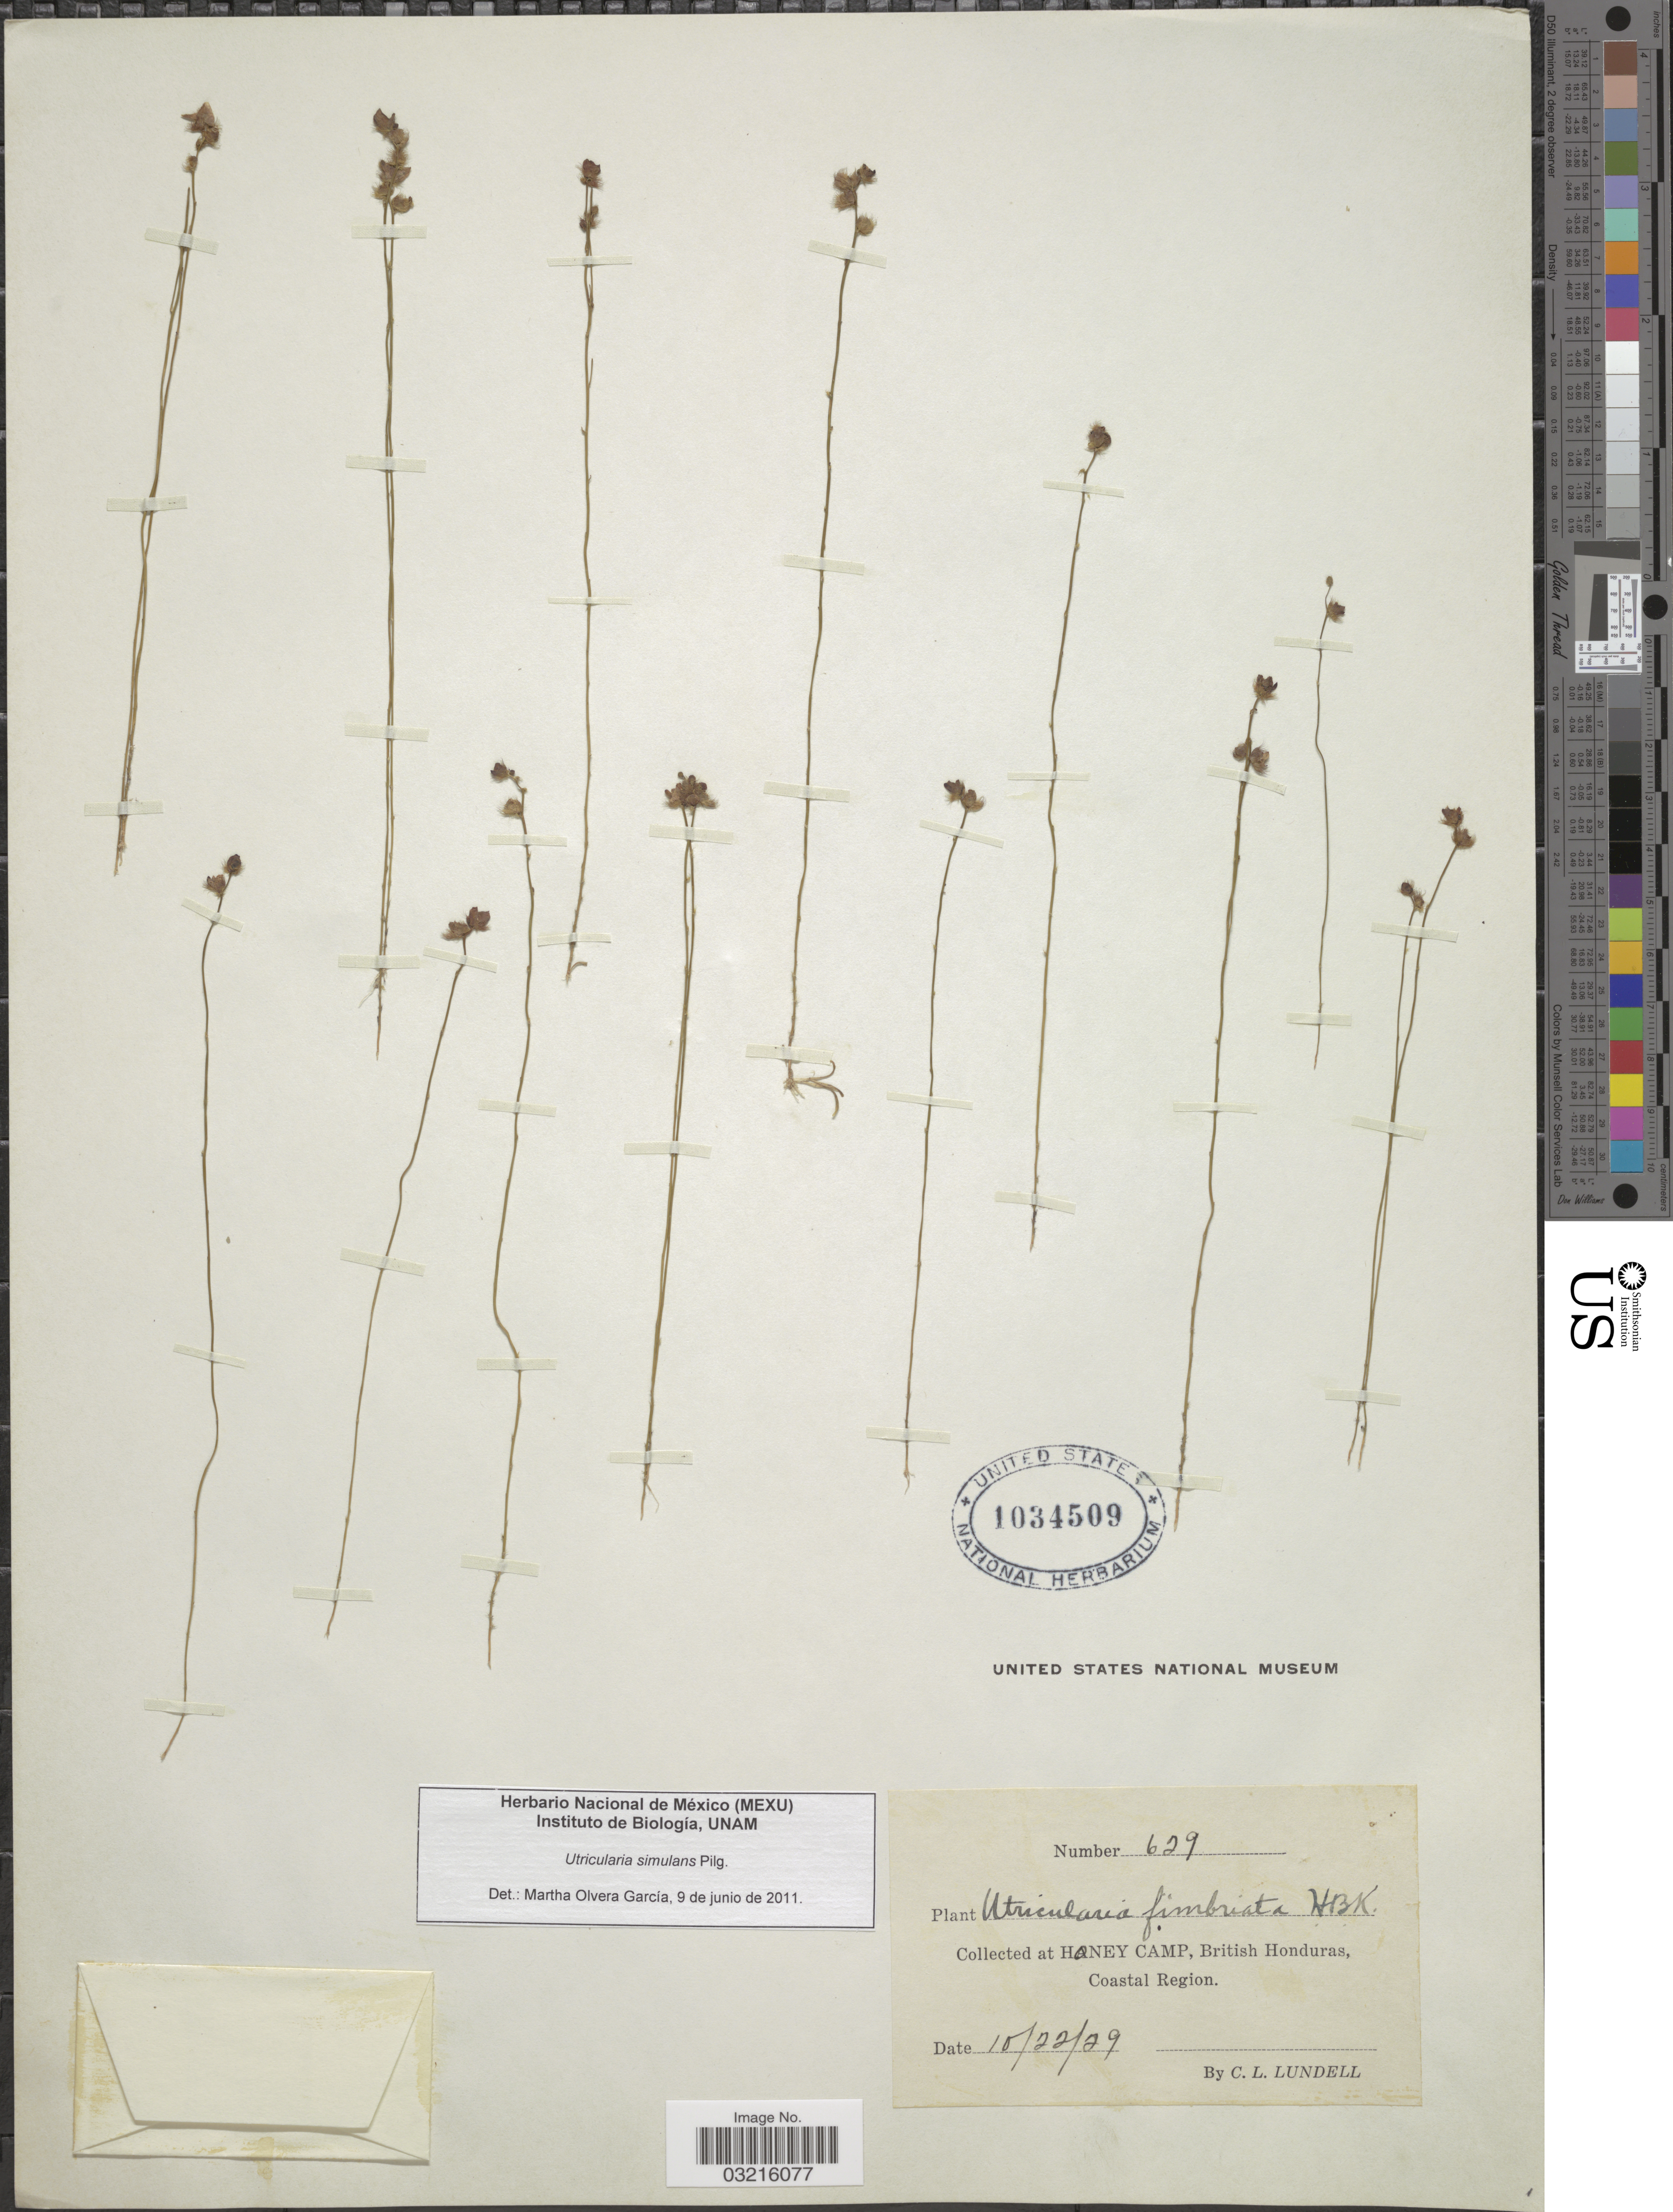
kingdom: Plantae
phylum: Tracheophyta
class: Magnoliopsida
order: Lamiales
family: Lentibulariaceae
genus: Utricularia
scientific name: Utricularia simulans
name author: Pilg.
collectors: C. L. Lundell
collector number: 629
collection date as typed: Transcribed d/m/y: 22/10/29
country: Belize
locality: Honey Camp, British Honduras, Coastal Region.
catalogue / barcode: US 1034509